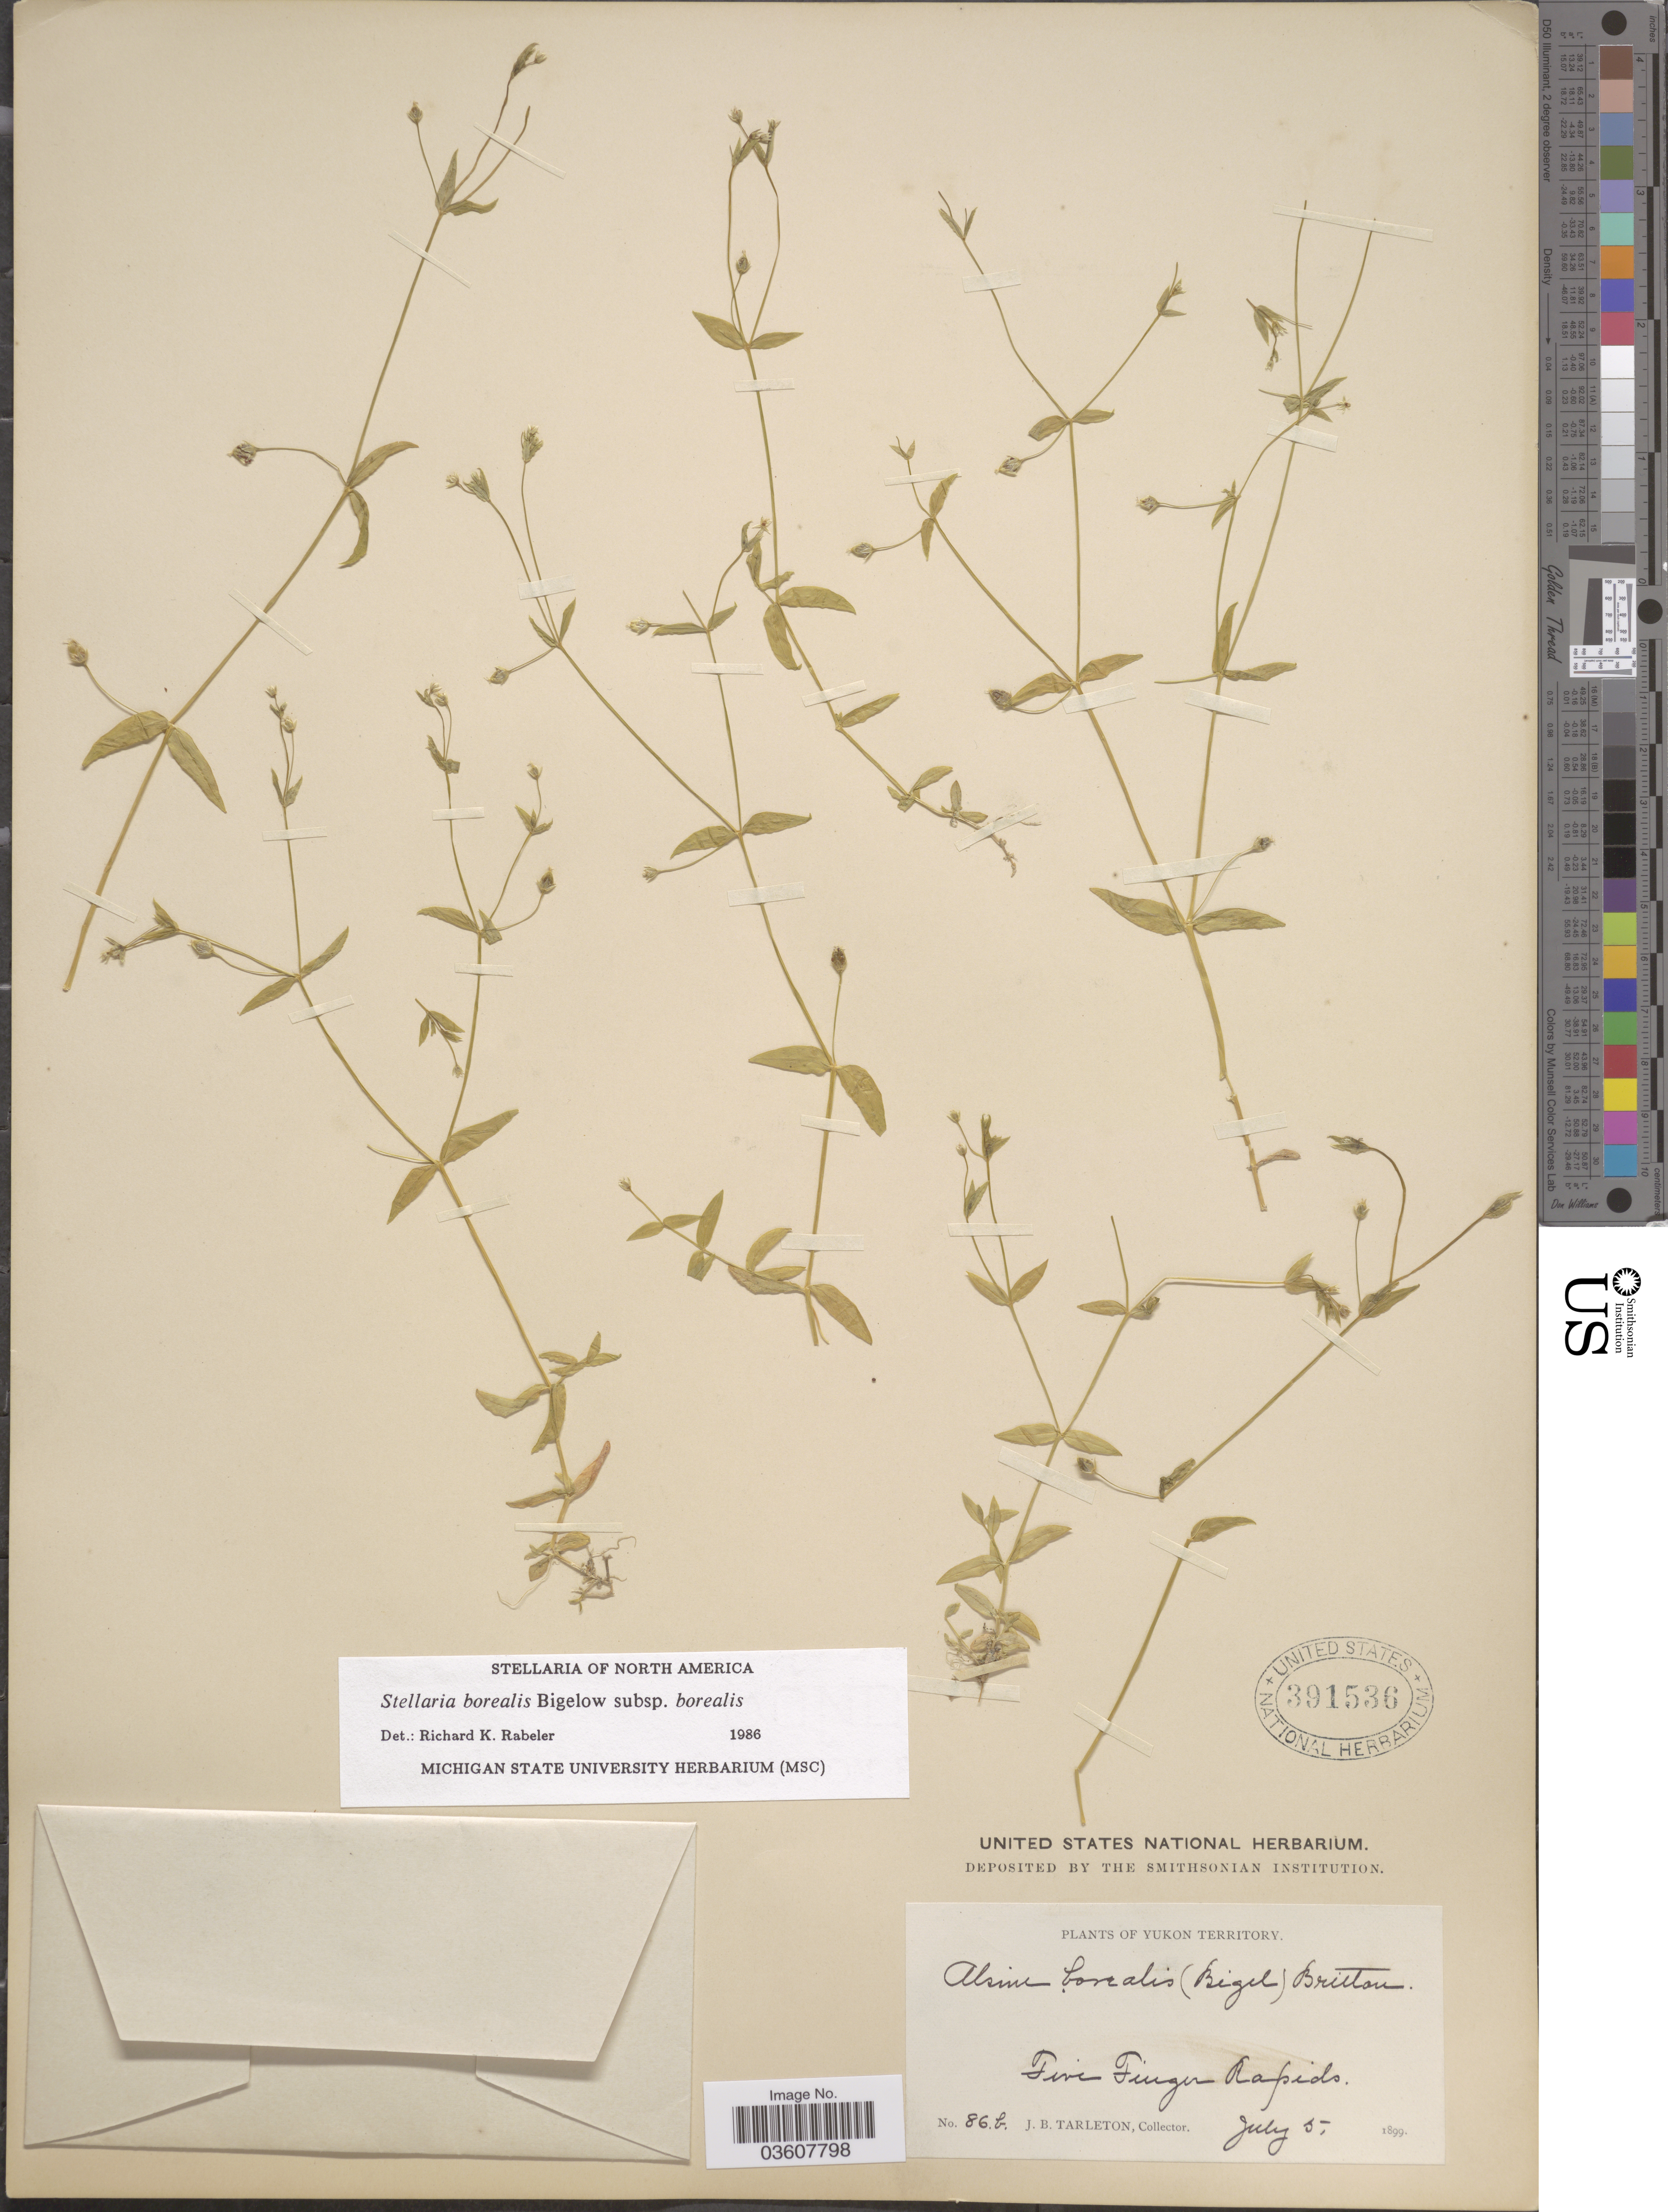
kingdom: Plantae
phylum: Tracheophyta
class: Magnoliopsida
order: Caryophyllales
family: Caryophyllaceae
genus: Stellaria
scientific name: Stellaria borealis subsp. borealis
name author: Bigelow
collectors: J. Tarleton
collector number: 86b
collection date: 1899-07-05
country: Canada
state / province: Yukon Territory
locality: Five Finger Rapids.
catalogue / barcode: US 391536